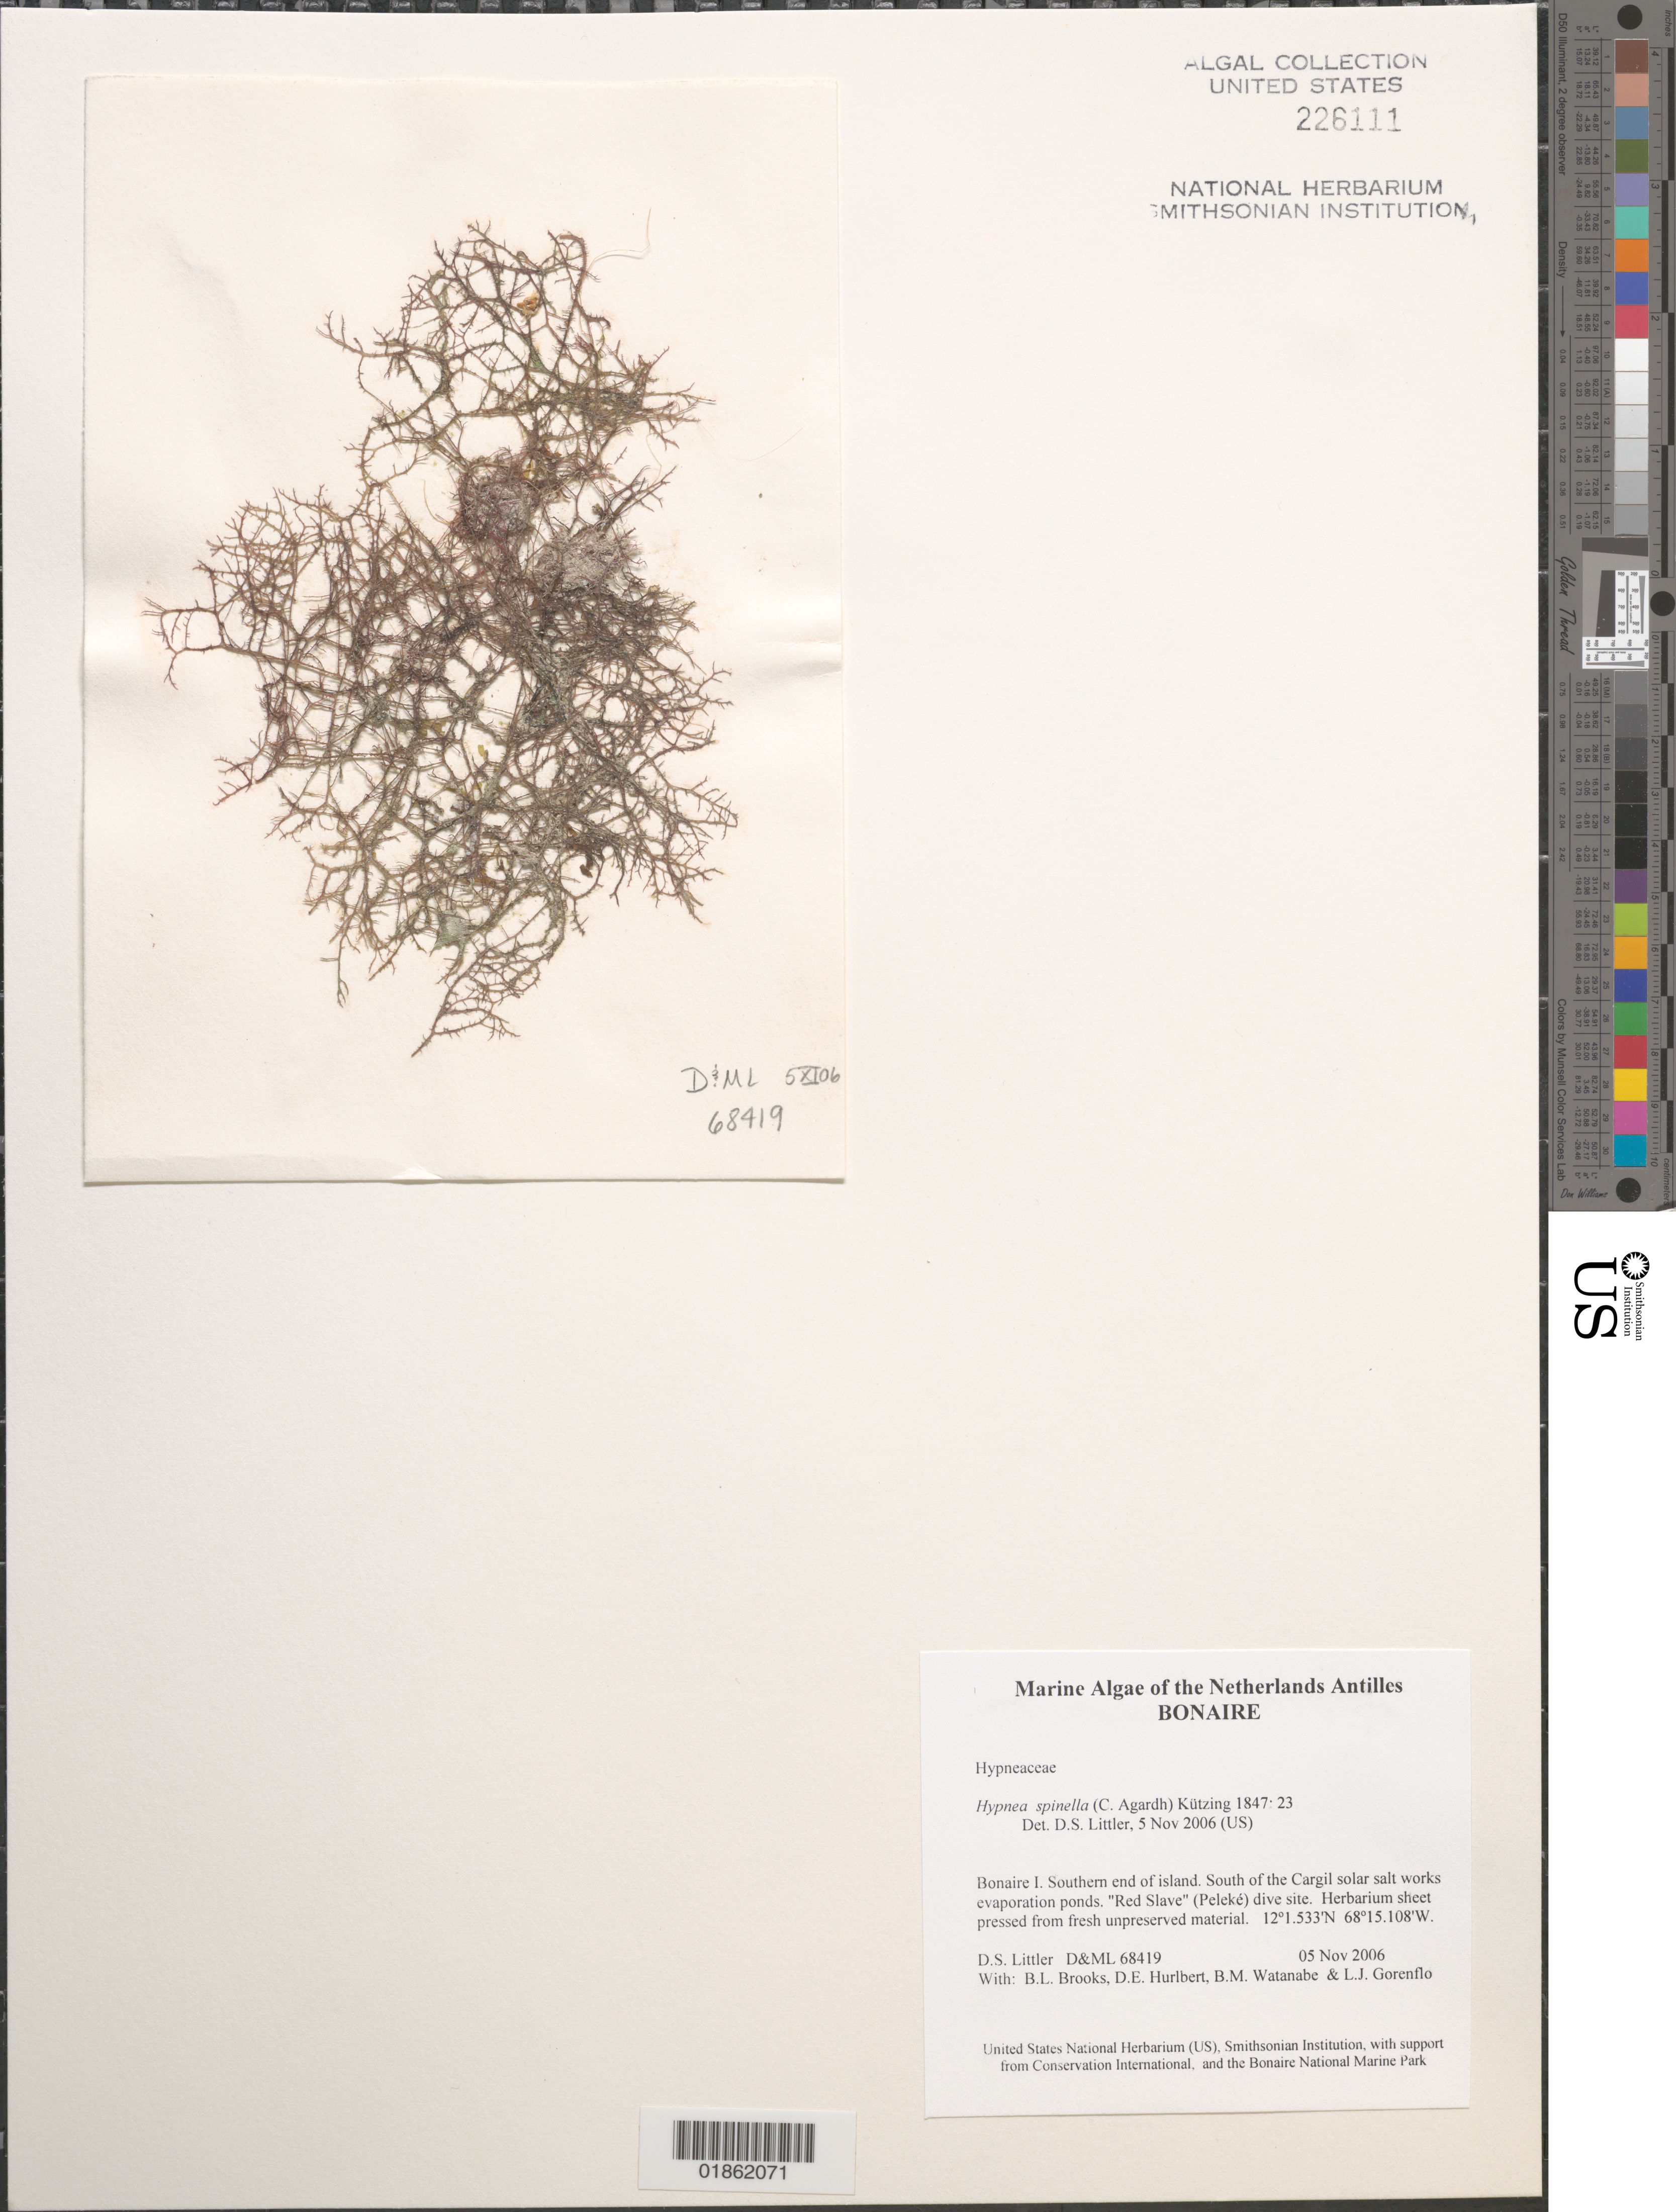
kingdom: Plantae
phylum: Rhodophyta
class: Florideophyceae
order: Gigartinales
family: Cystocloniaceae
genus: Hypnea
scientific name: Hypnea spinella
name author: (C. Agardh) Kütz.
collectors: D. S. Littler, B. Brooks, D. Hurlbert, B. Watanabe & L. Gorenflo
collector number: D&ML68419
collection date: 2006-11-05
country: Netherlands Antilles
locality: Bonaire I. Southern end of island. South of the Cargil solar salt works evaporation ponds. "Red Slave" (Peleké) dive site.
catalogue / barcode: US 226111